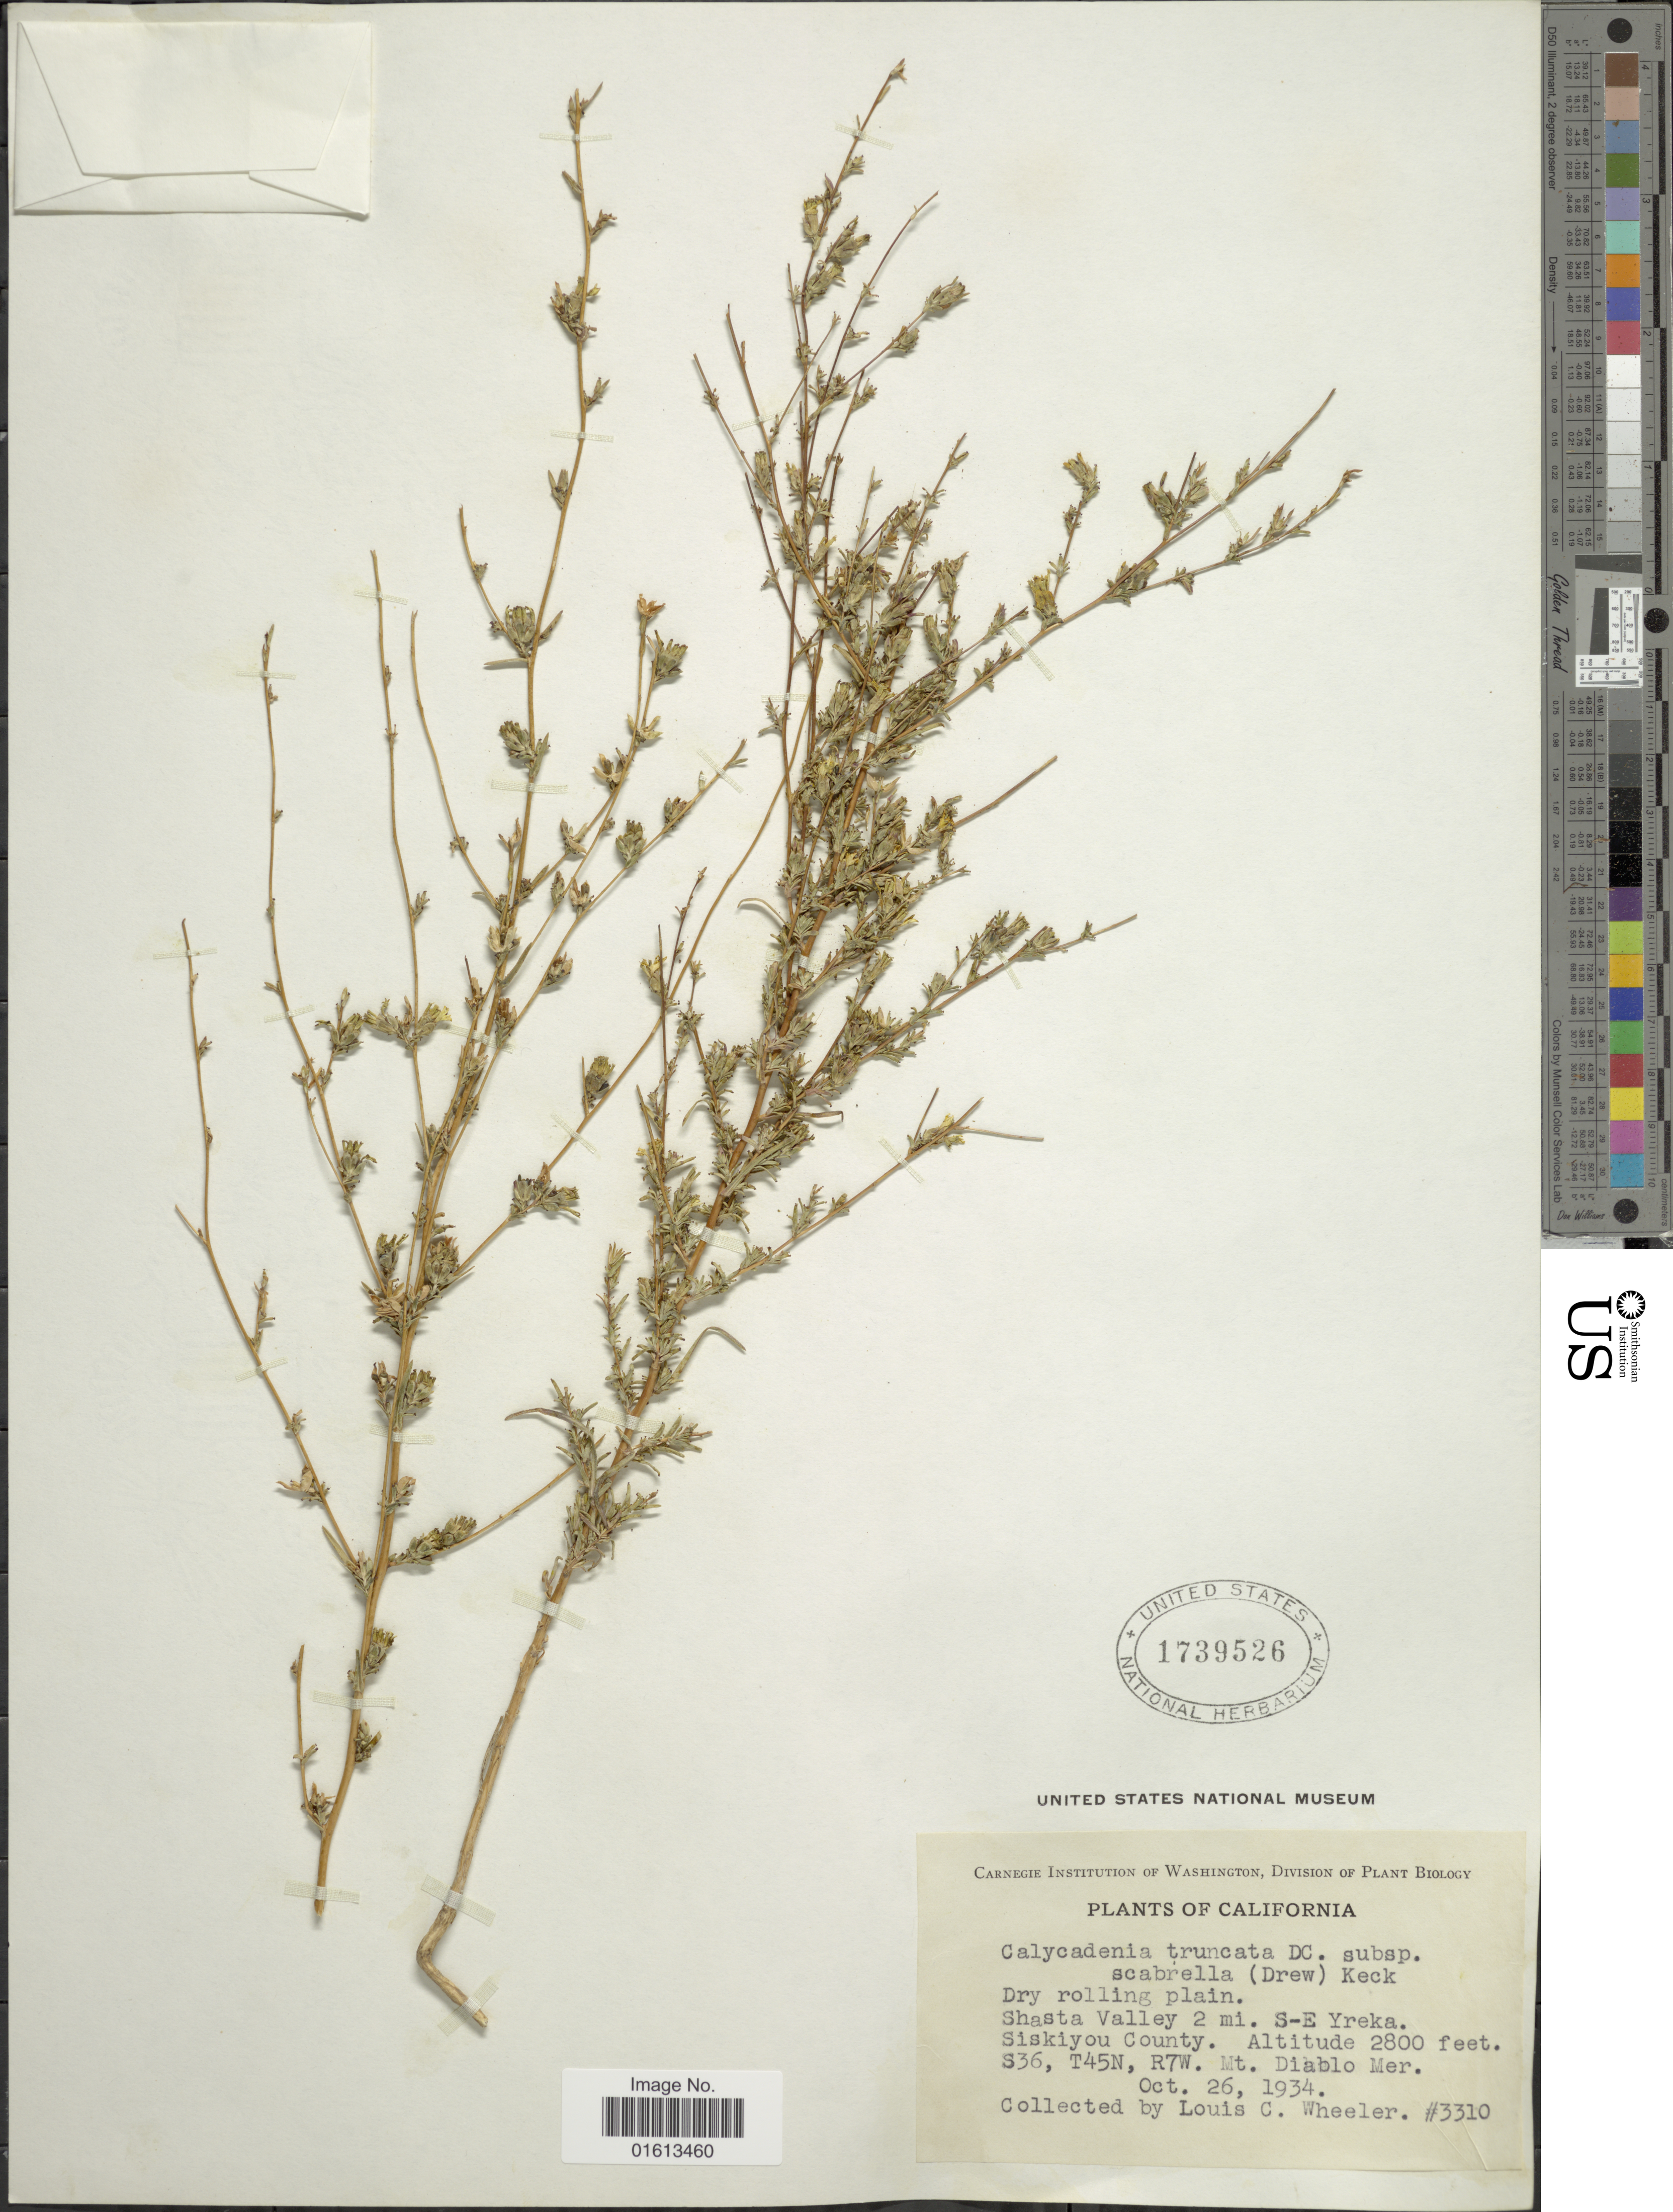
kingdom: Plantae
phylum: Tracheophyta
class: Magnoliopsida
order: Asterales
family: Asteraceae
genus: Calycadenia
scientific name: Calycadenia truncata subsp. truncata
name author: DC.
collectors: L. C. Wheeler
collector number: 3310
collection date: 1934-10-26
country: United States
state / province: California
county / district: Siskiyou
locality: Shasta Valley 2 mi. S-E Yreka, Siskiyou County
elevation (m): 853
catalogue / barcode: US 1739526